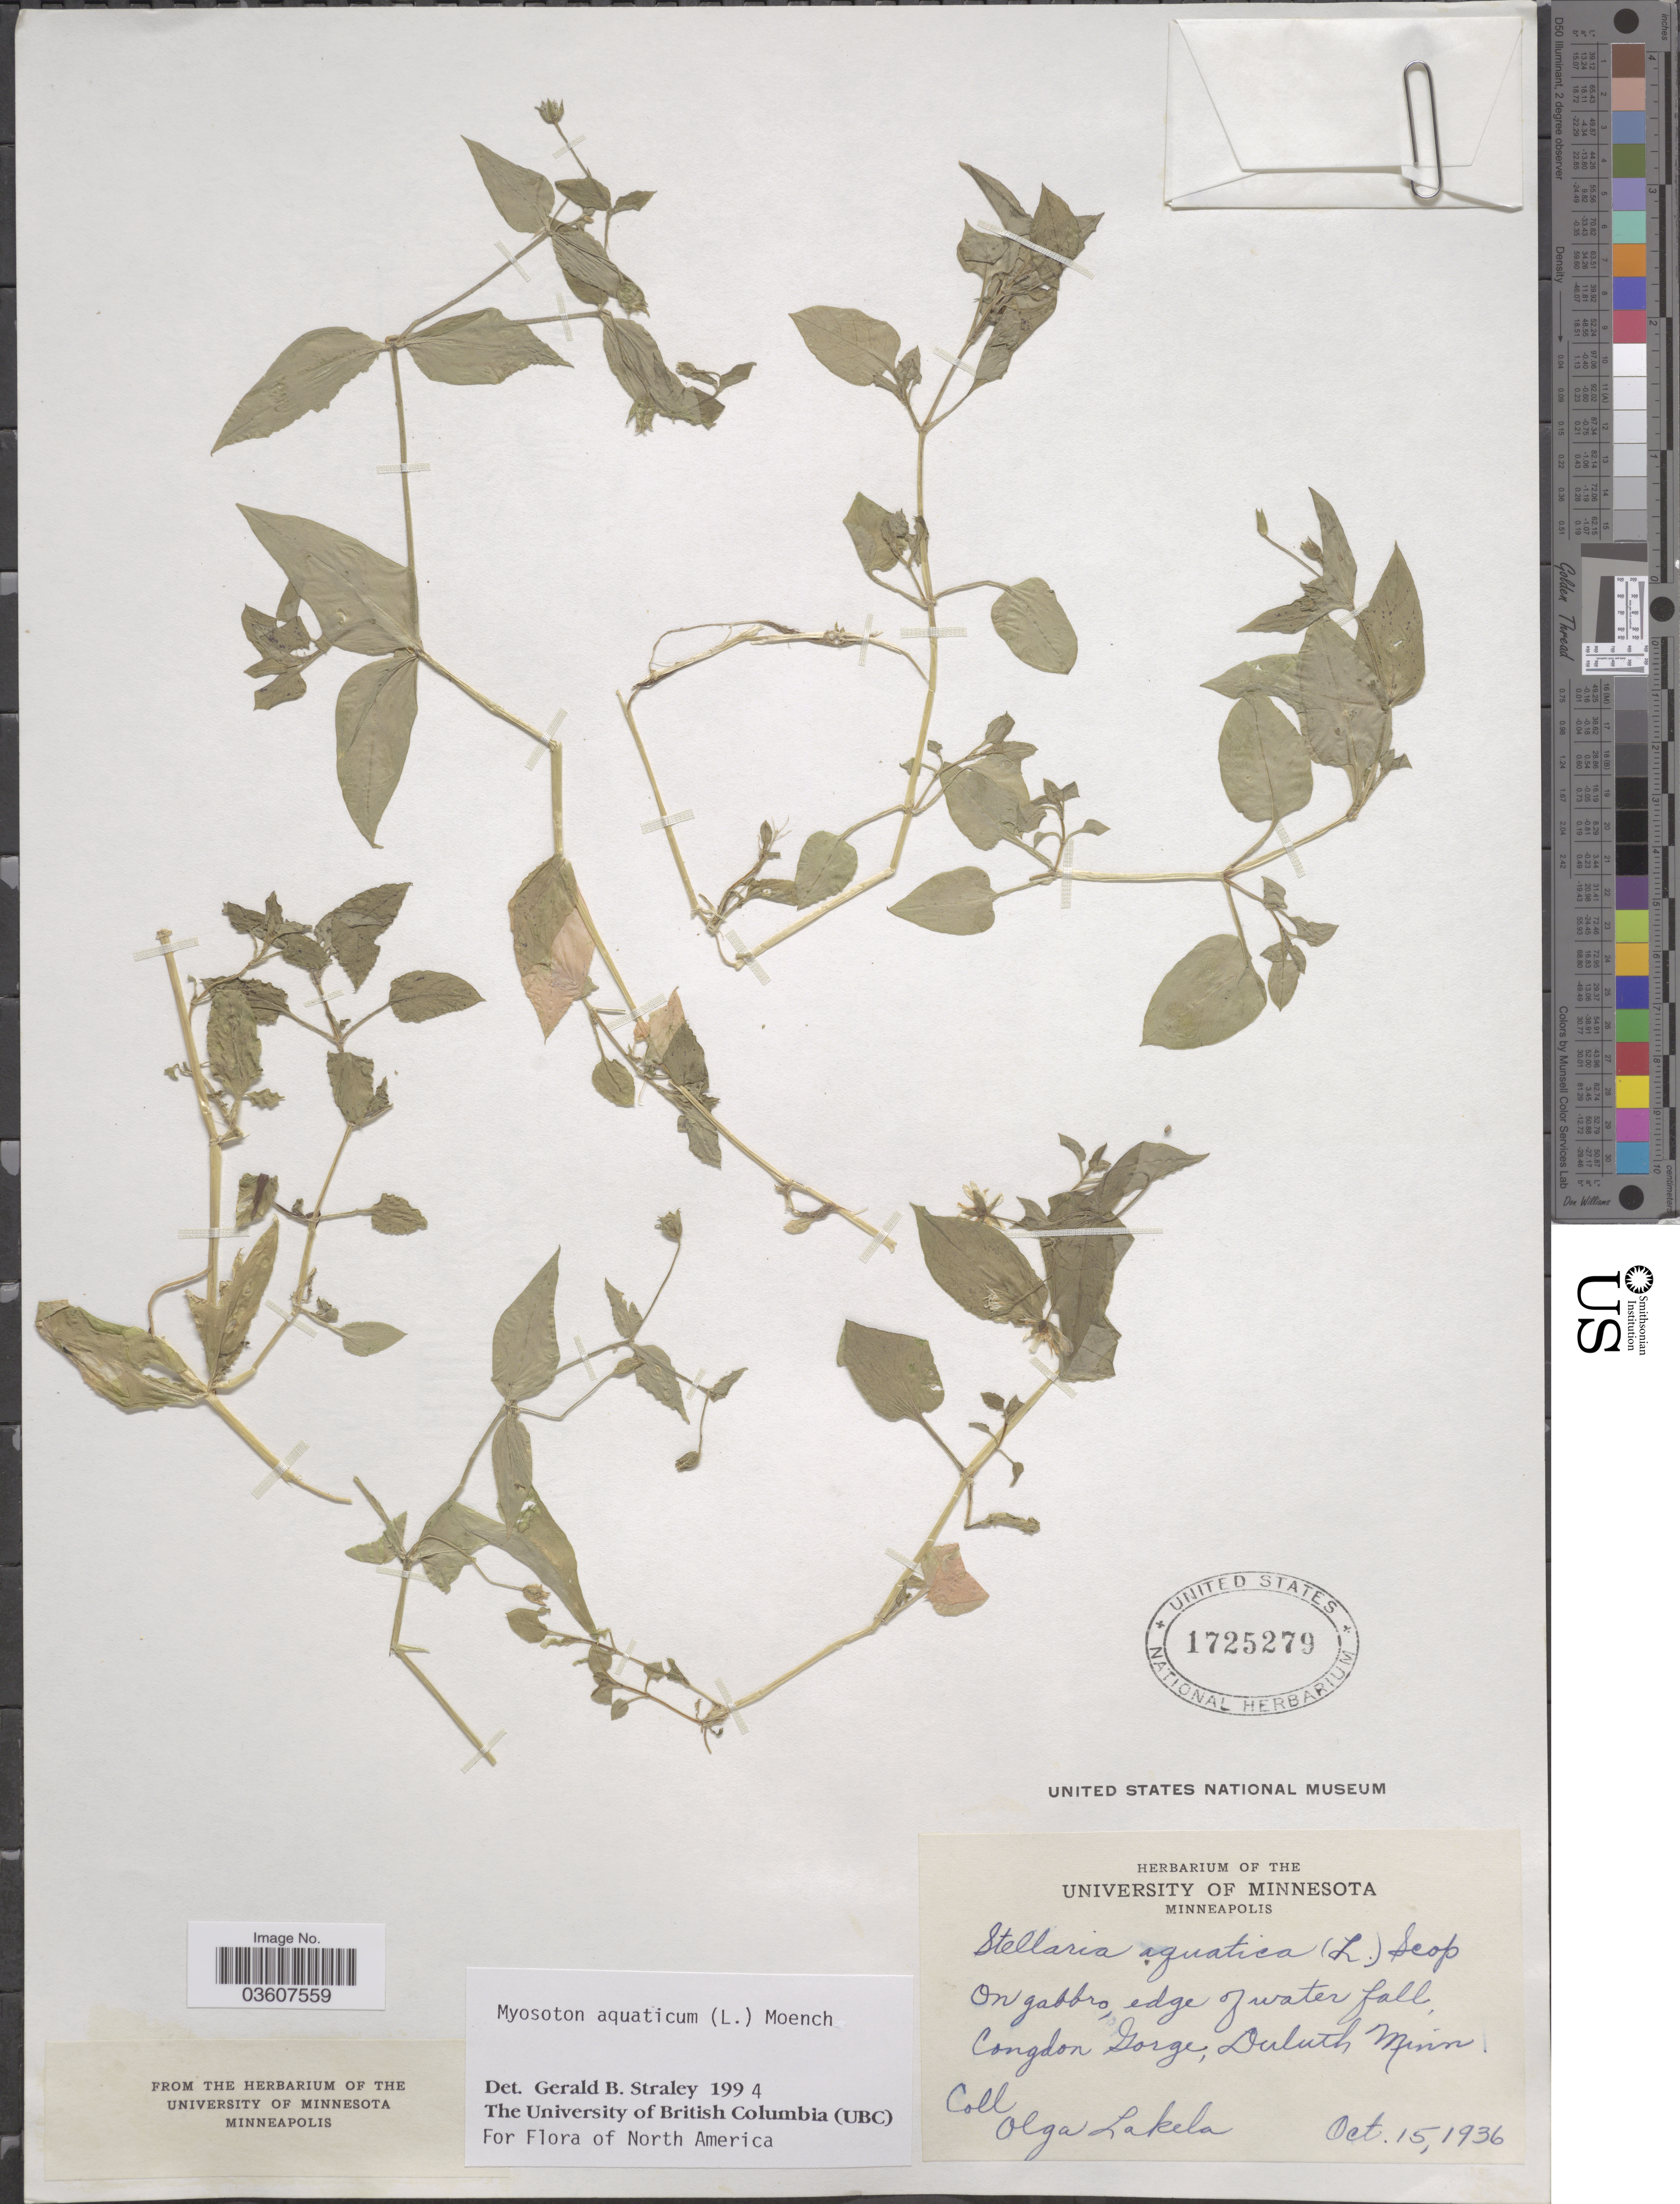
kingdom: Plantae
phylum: Tracheophyta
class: Magnoliopsida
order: Caryophyllales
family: Caryophyllaceae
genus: Stellaria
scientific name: Stellaria aquatica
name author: L.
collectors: O. K. Lakela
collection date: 1936-10-15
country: United States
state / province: Minnesota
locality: On gabbro, edge of water fall, Congdon, Gorge, Duluth.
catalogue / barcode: US 1725279